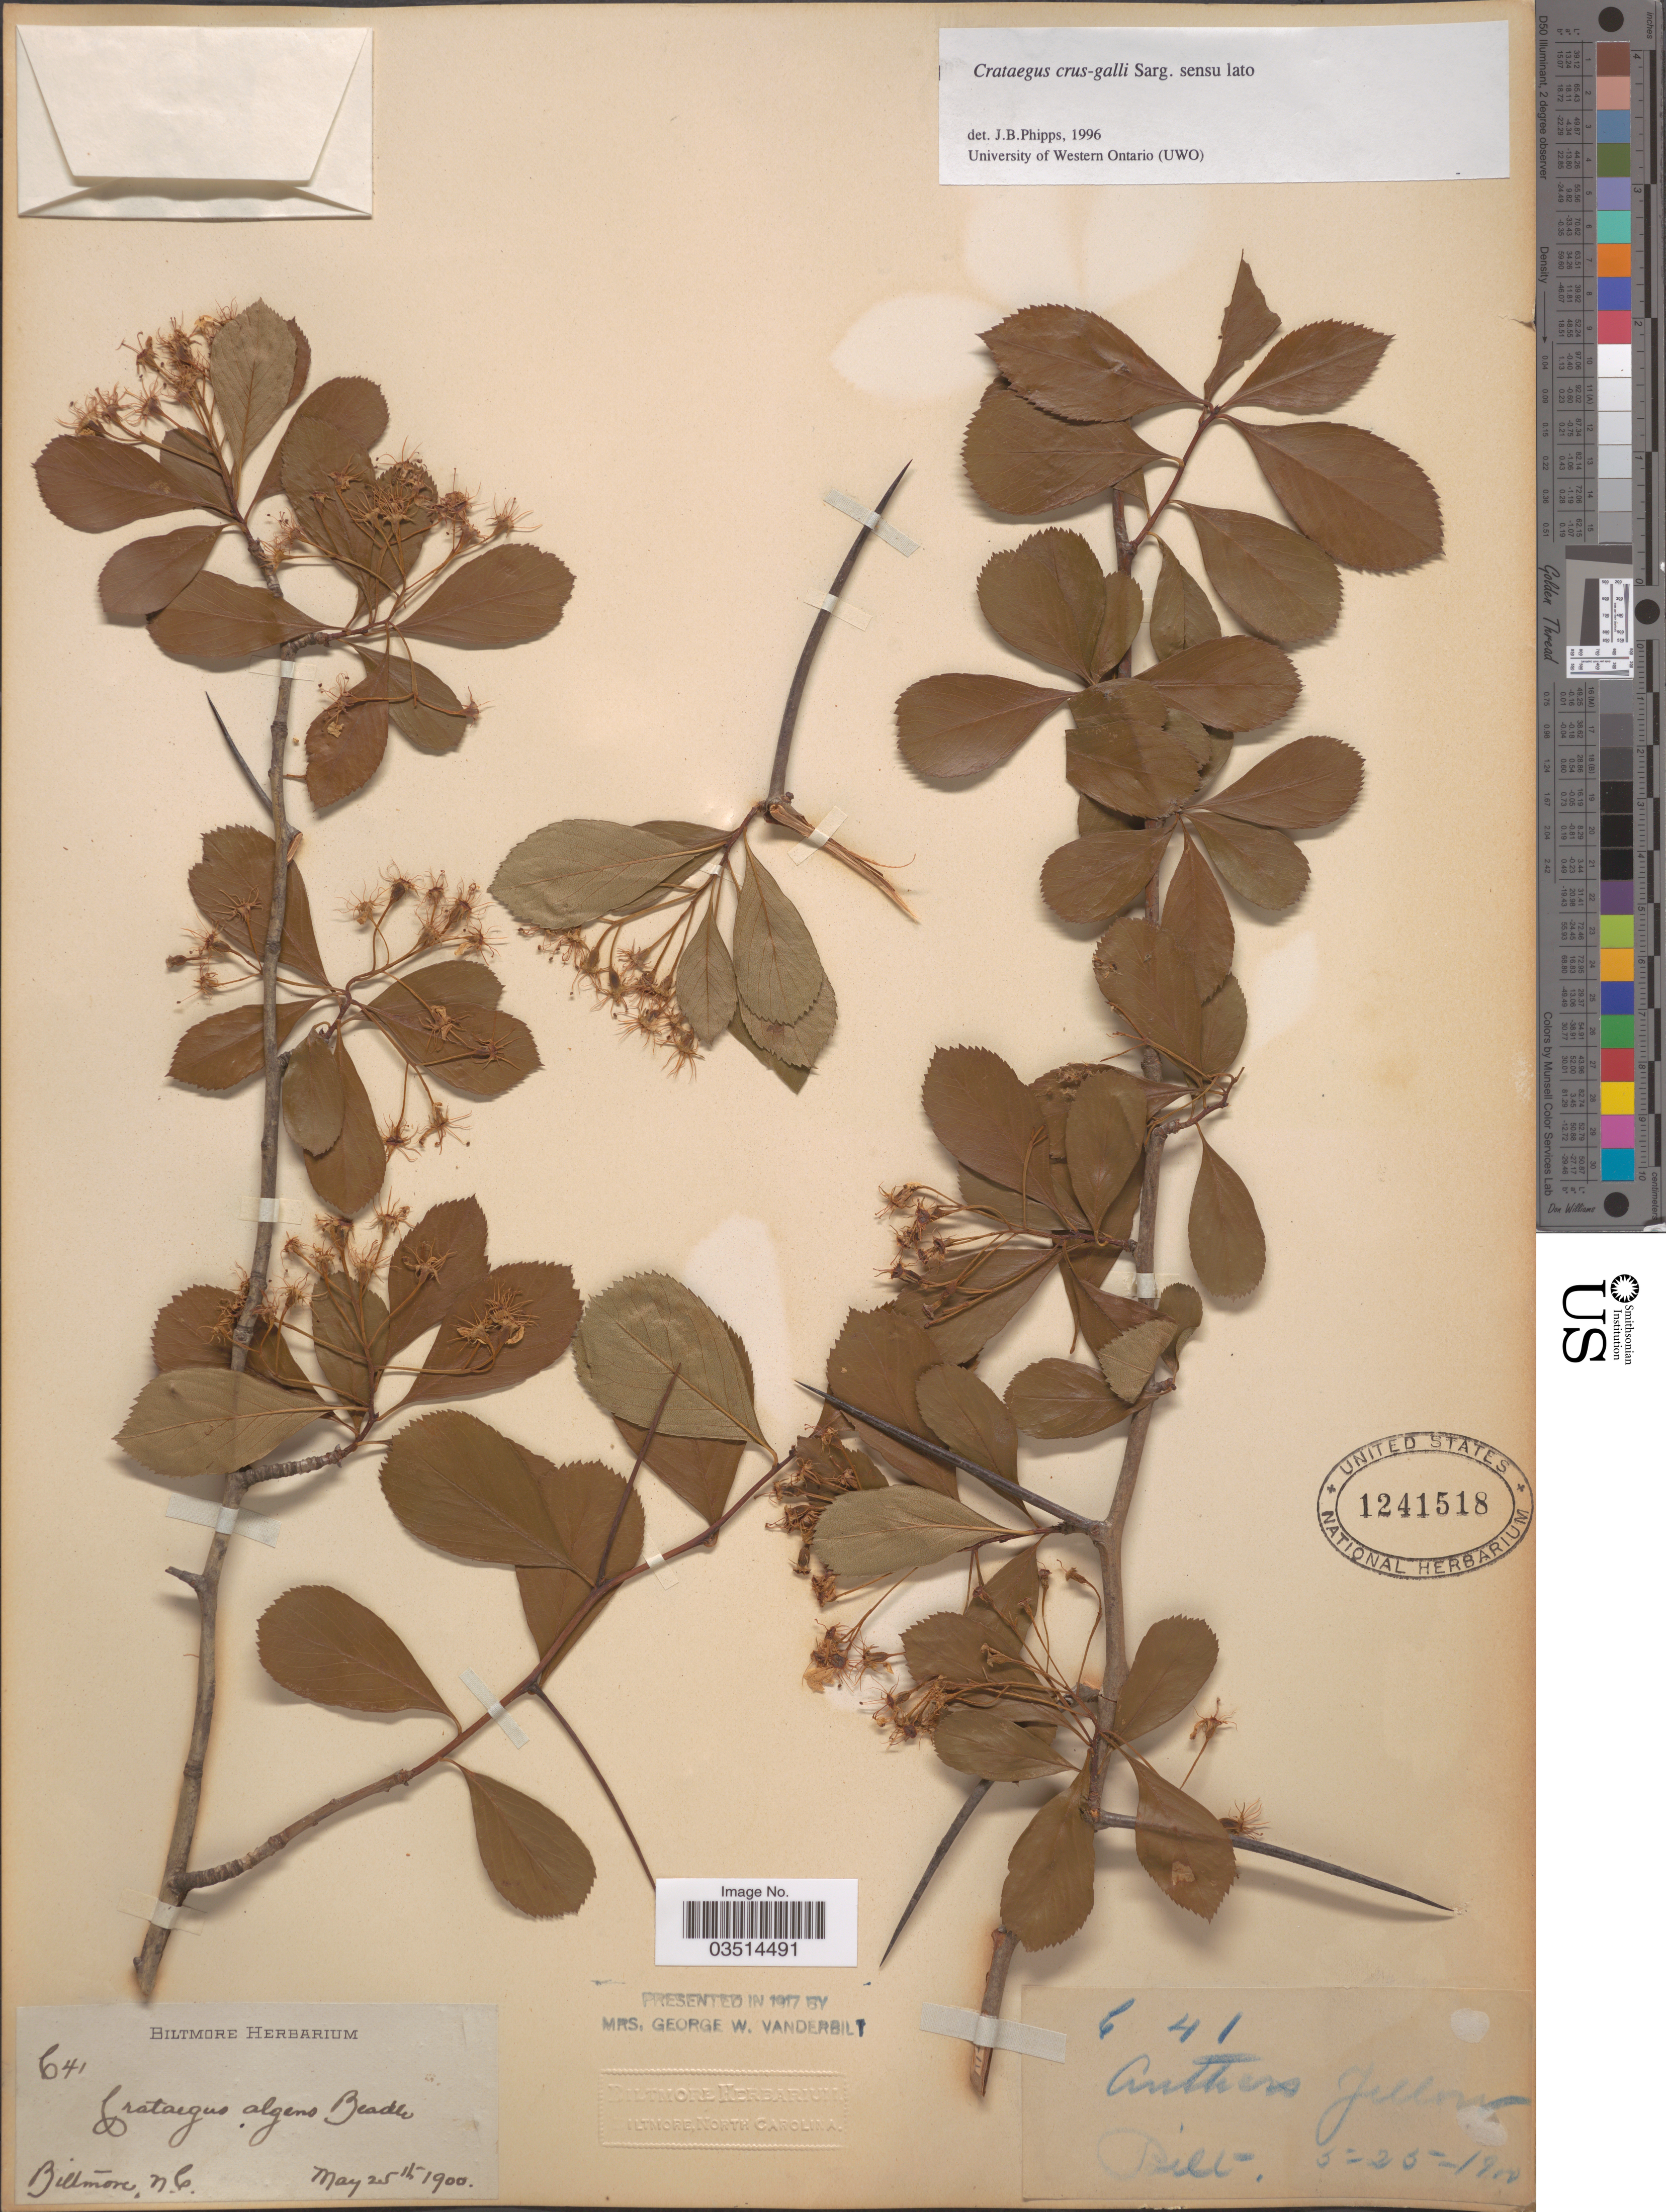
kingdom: Plantae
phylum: Tracheophyta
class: Magnoliopsida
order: Rosales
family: Rosaceae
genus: Crataegus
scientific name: Crataegus crus-galli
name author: L.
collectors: ex herb. Biltmore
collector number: C41*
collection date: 1900-05-25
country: United States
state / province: North Carolina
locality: Biltmore.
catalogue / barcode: US 1241518